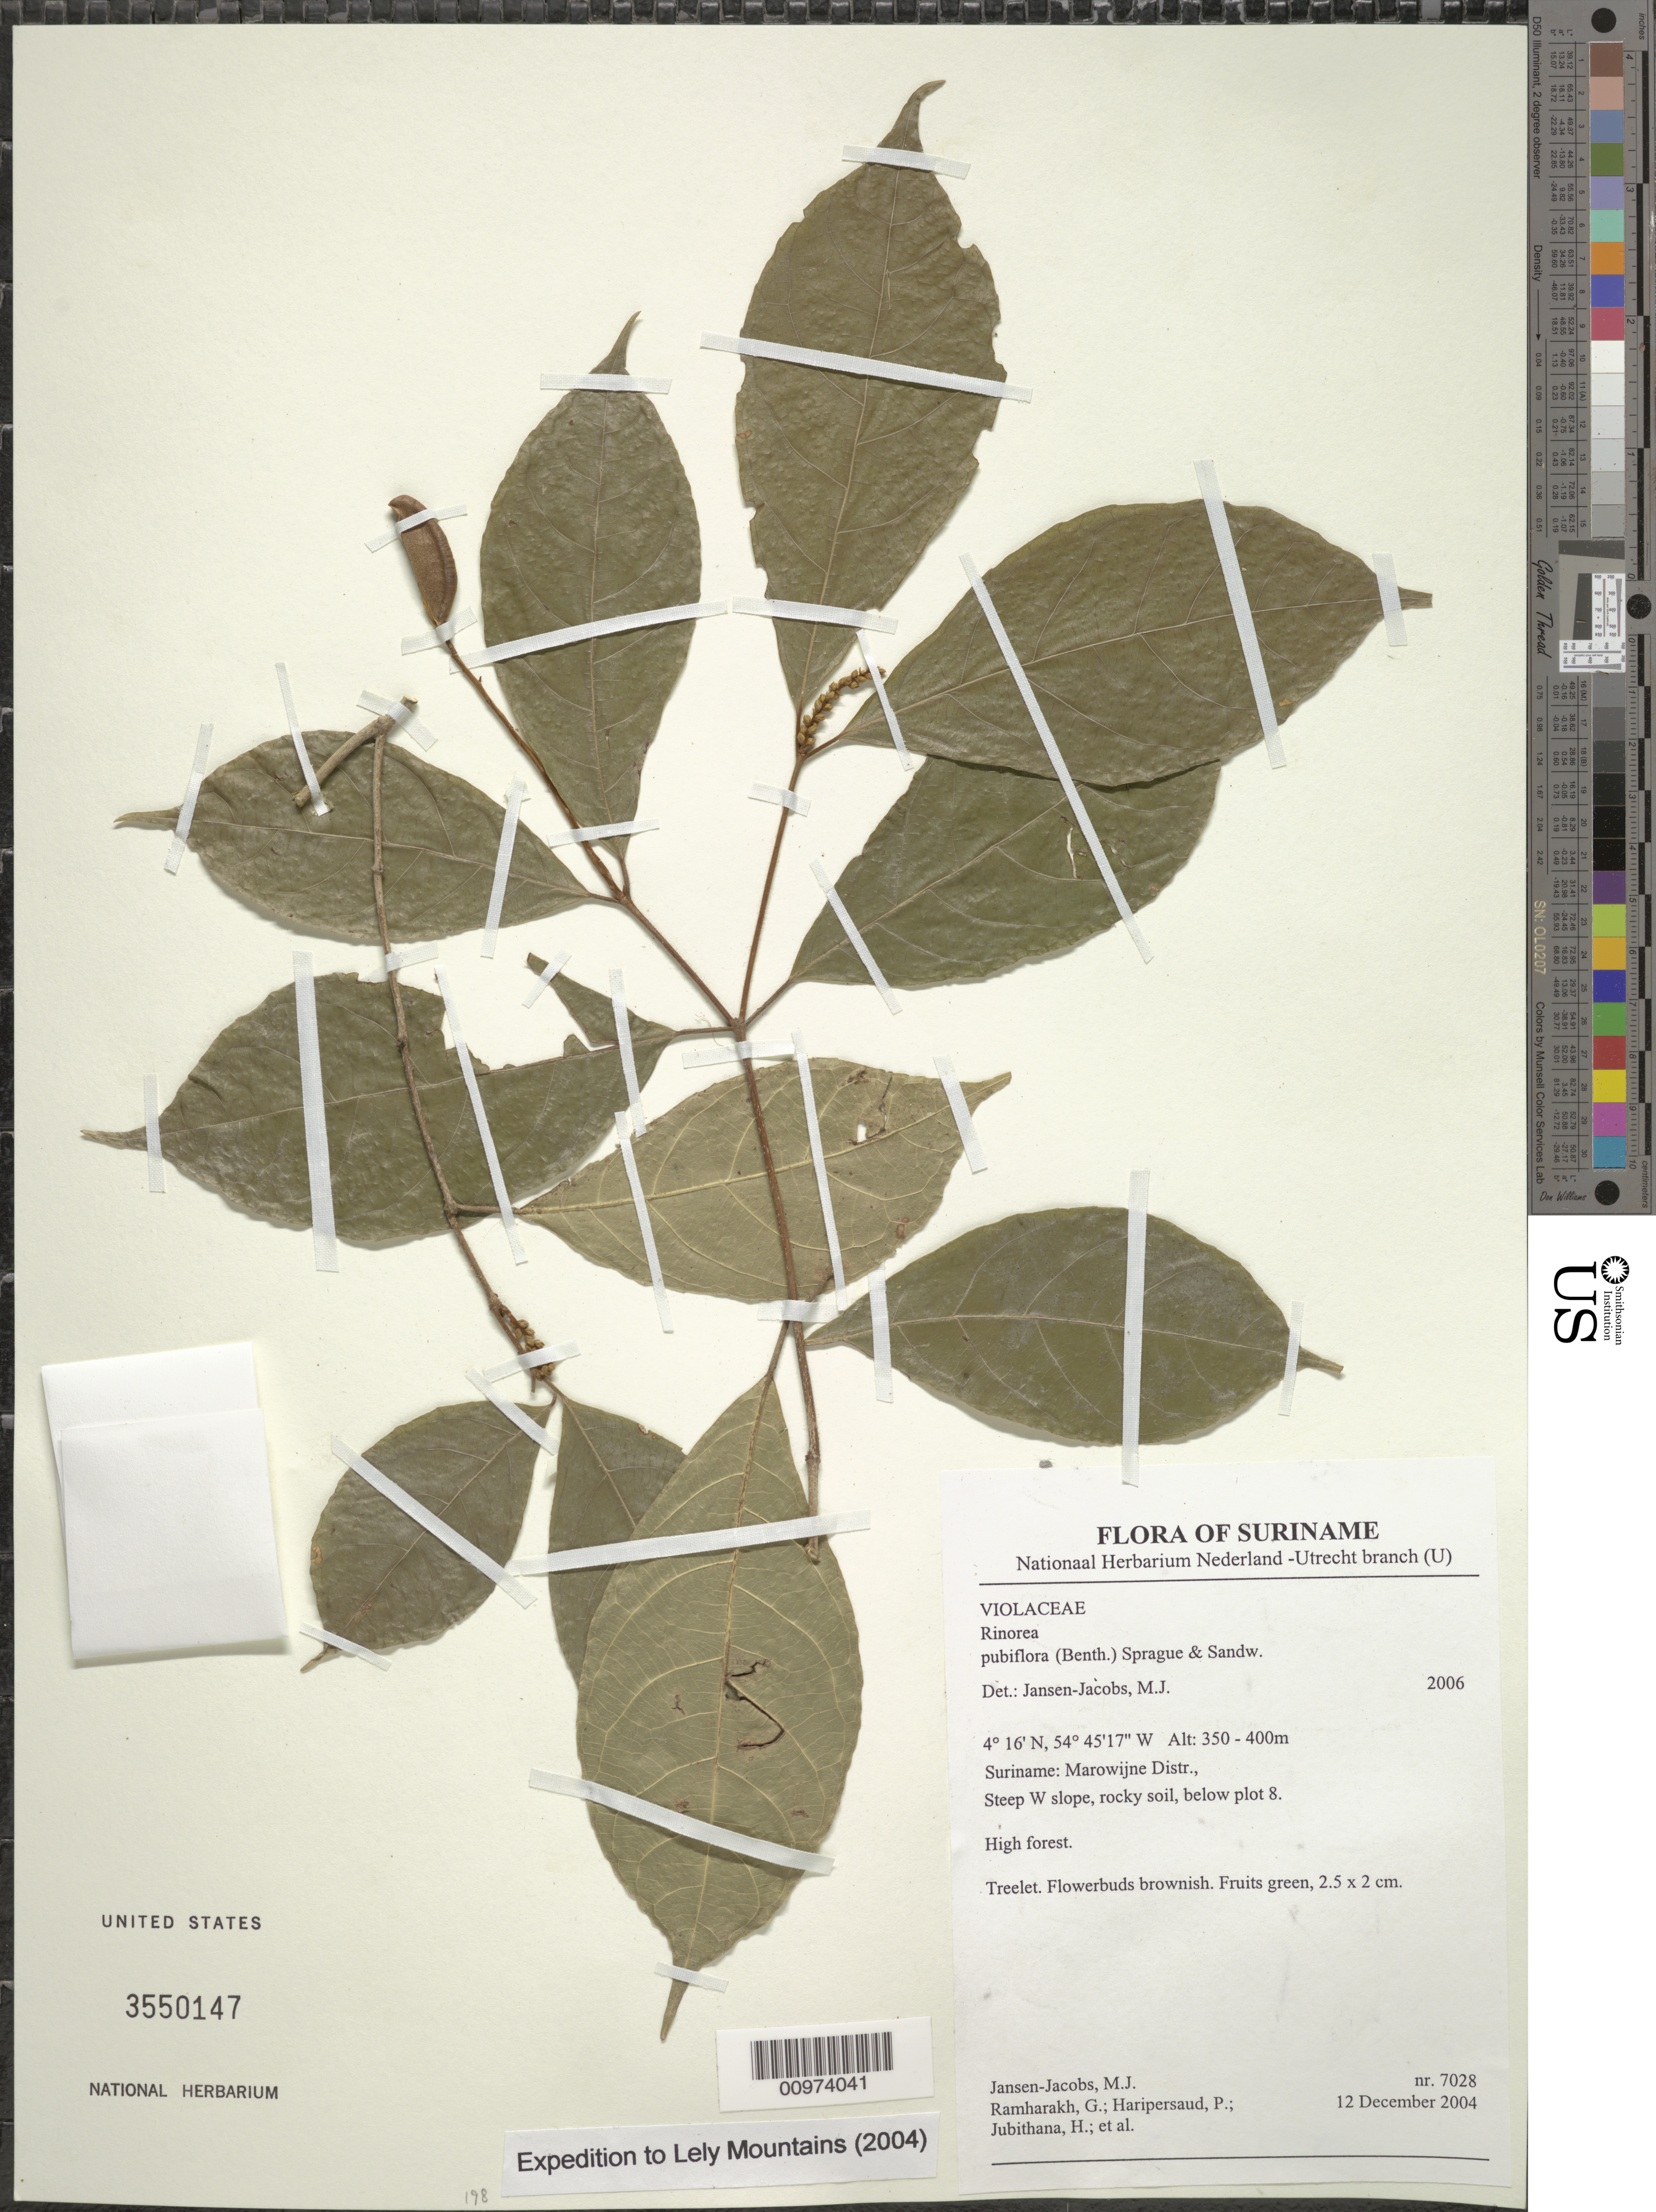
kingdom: Plantae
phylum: Tracheophyta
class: Magnoliopsida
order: Malpighiales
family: Violaceae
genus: Rinorea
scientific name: Rinorea pubiflora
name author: (Benth.) Sprague & Sandwith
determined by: Jansen-Jacobs, M. J., (U), Nationaal Herbarium Nederland, Utrecht University branch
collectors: M. J. Jansen-Jacobs et al.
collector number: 7028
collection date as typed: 12-Dec-04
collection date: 2004-12-12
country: Suriname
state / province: Marowijne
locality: Marowijne Distr., steep W slope, plot 8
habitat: Rocky soil. High forest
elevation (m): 350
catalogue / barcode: US 3550147